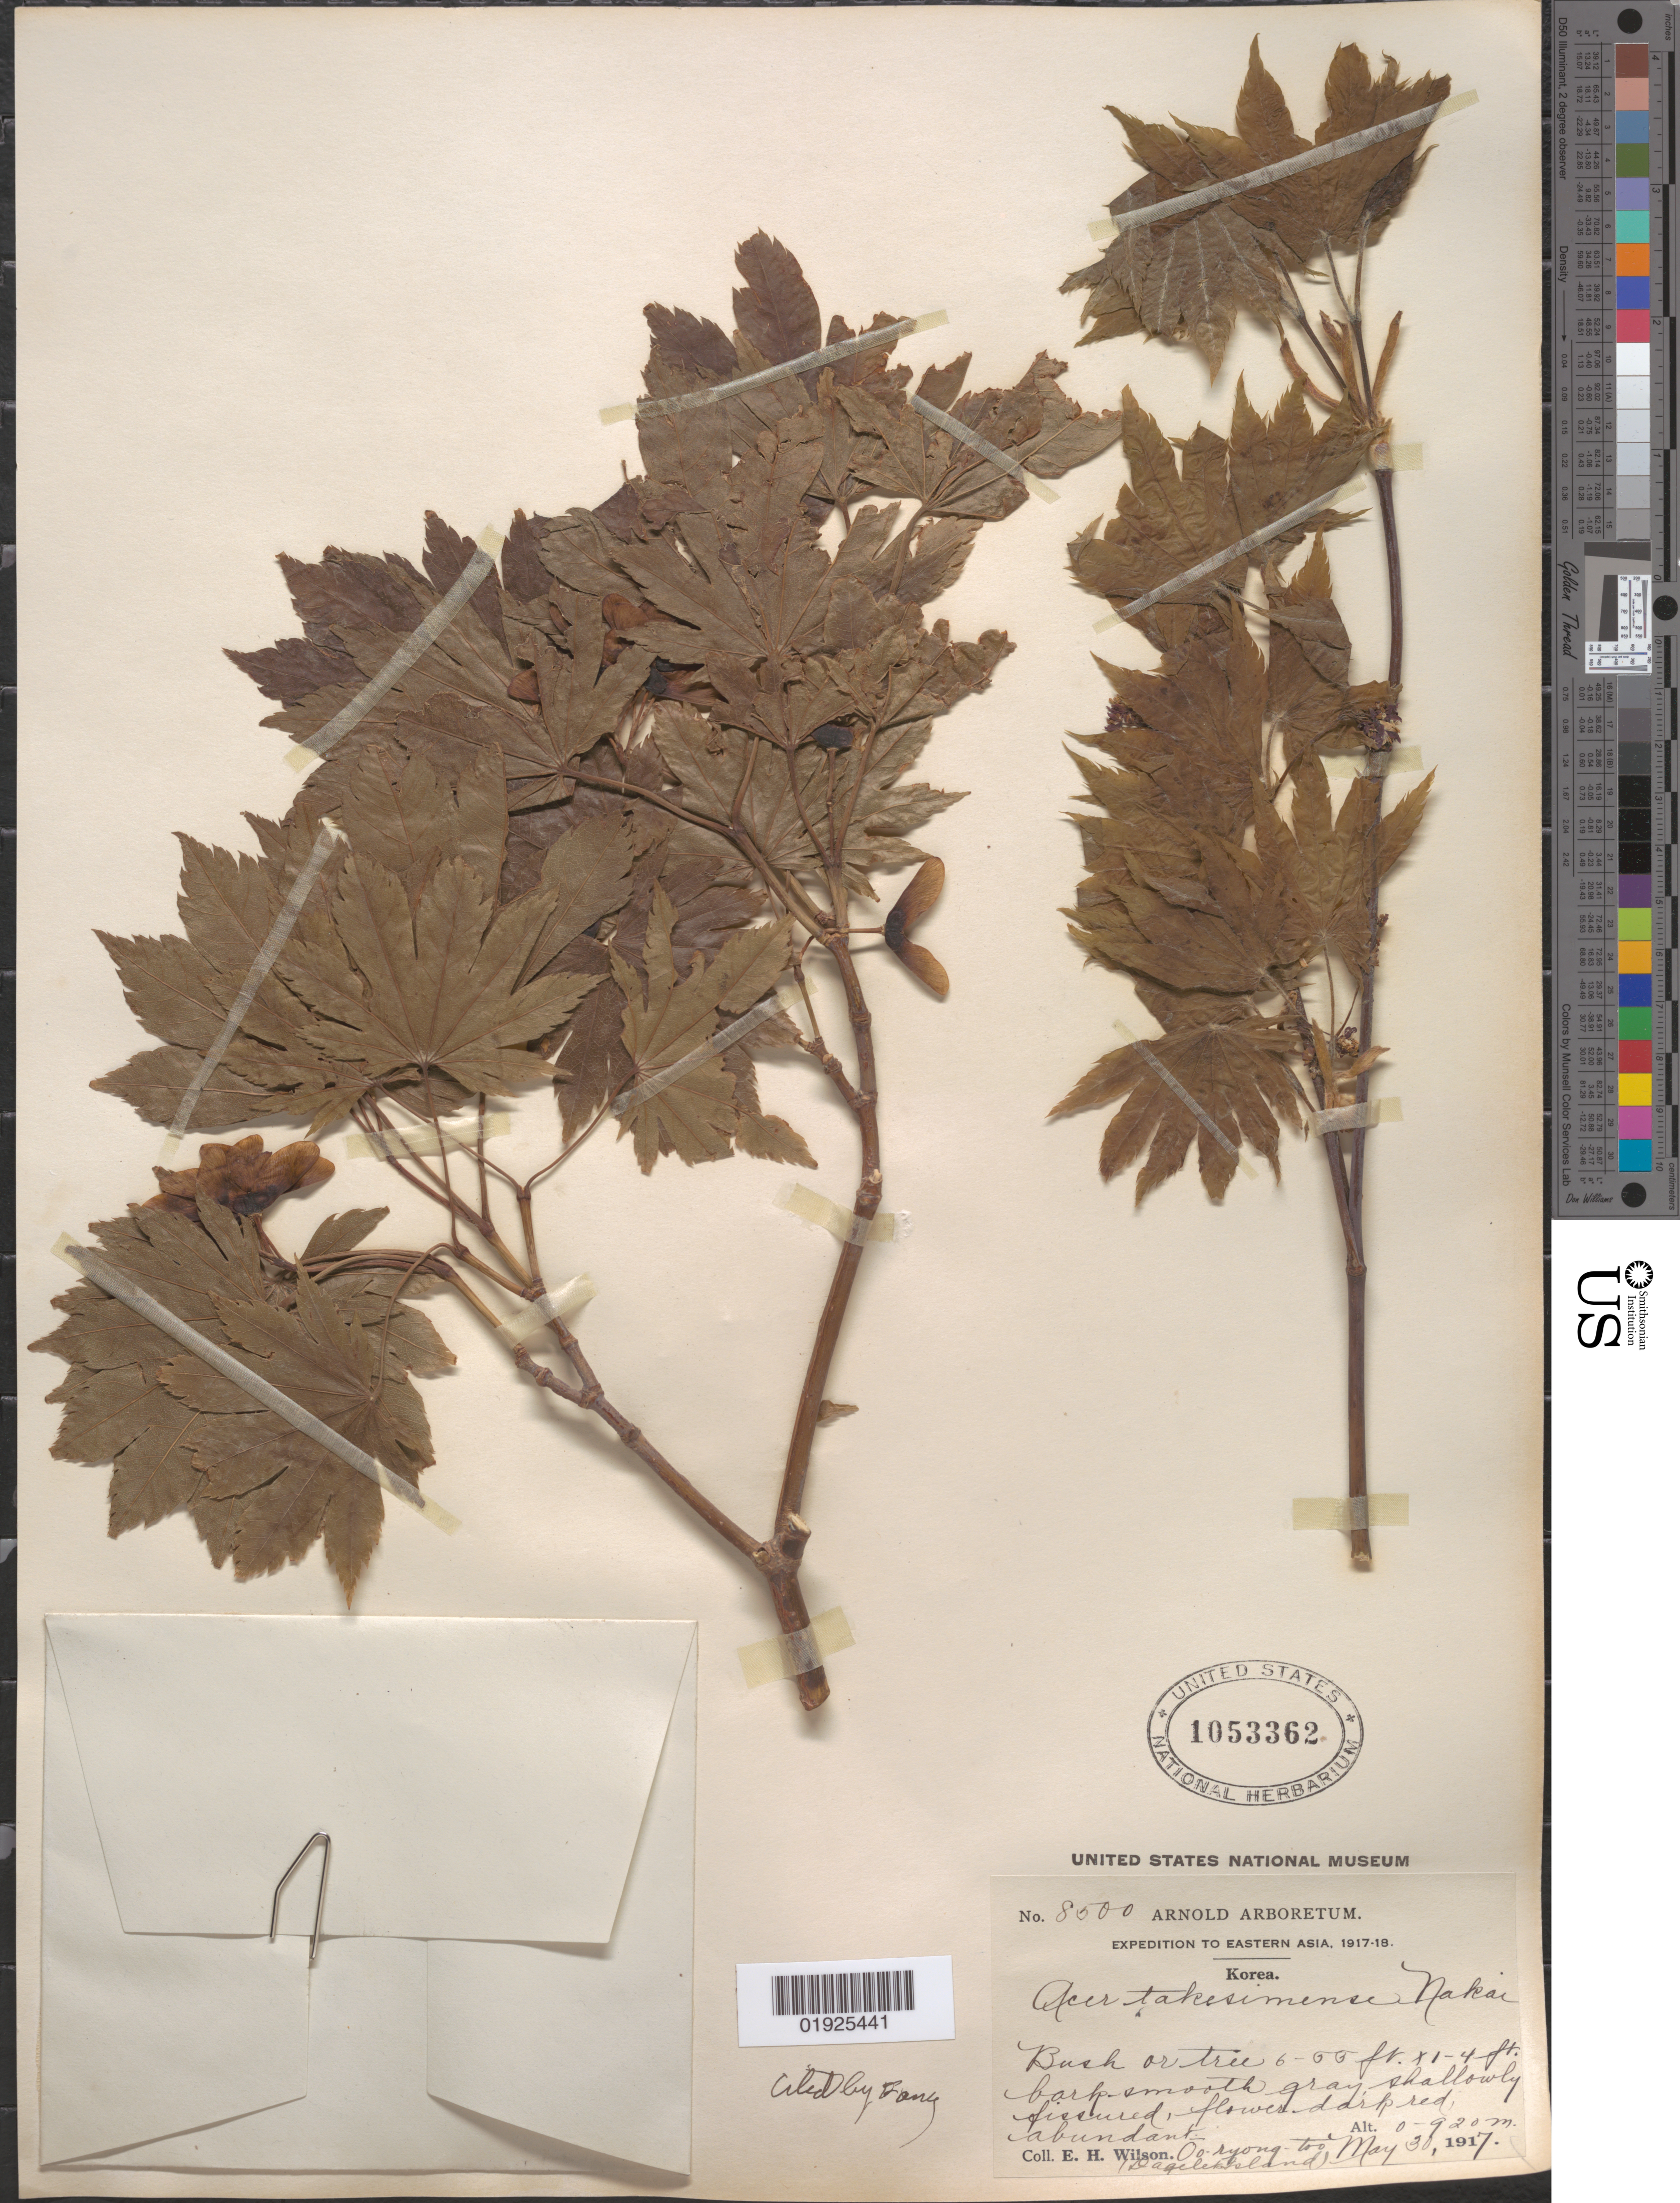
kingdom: Plantae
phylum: Tracheophyta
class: Magnoliopsida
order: Sapindales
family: Sapindaceae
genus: Acer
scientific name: Acer takesimense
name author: Nakai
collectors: E. H. Wilson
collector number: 8500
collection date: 1917-05-30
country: South Korea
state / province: North Gyeongsang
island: Dagelet I. [Ulleung-do]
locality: Oo-ryong-tao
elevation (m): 0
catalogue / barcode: US 1053362